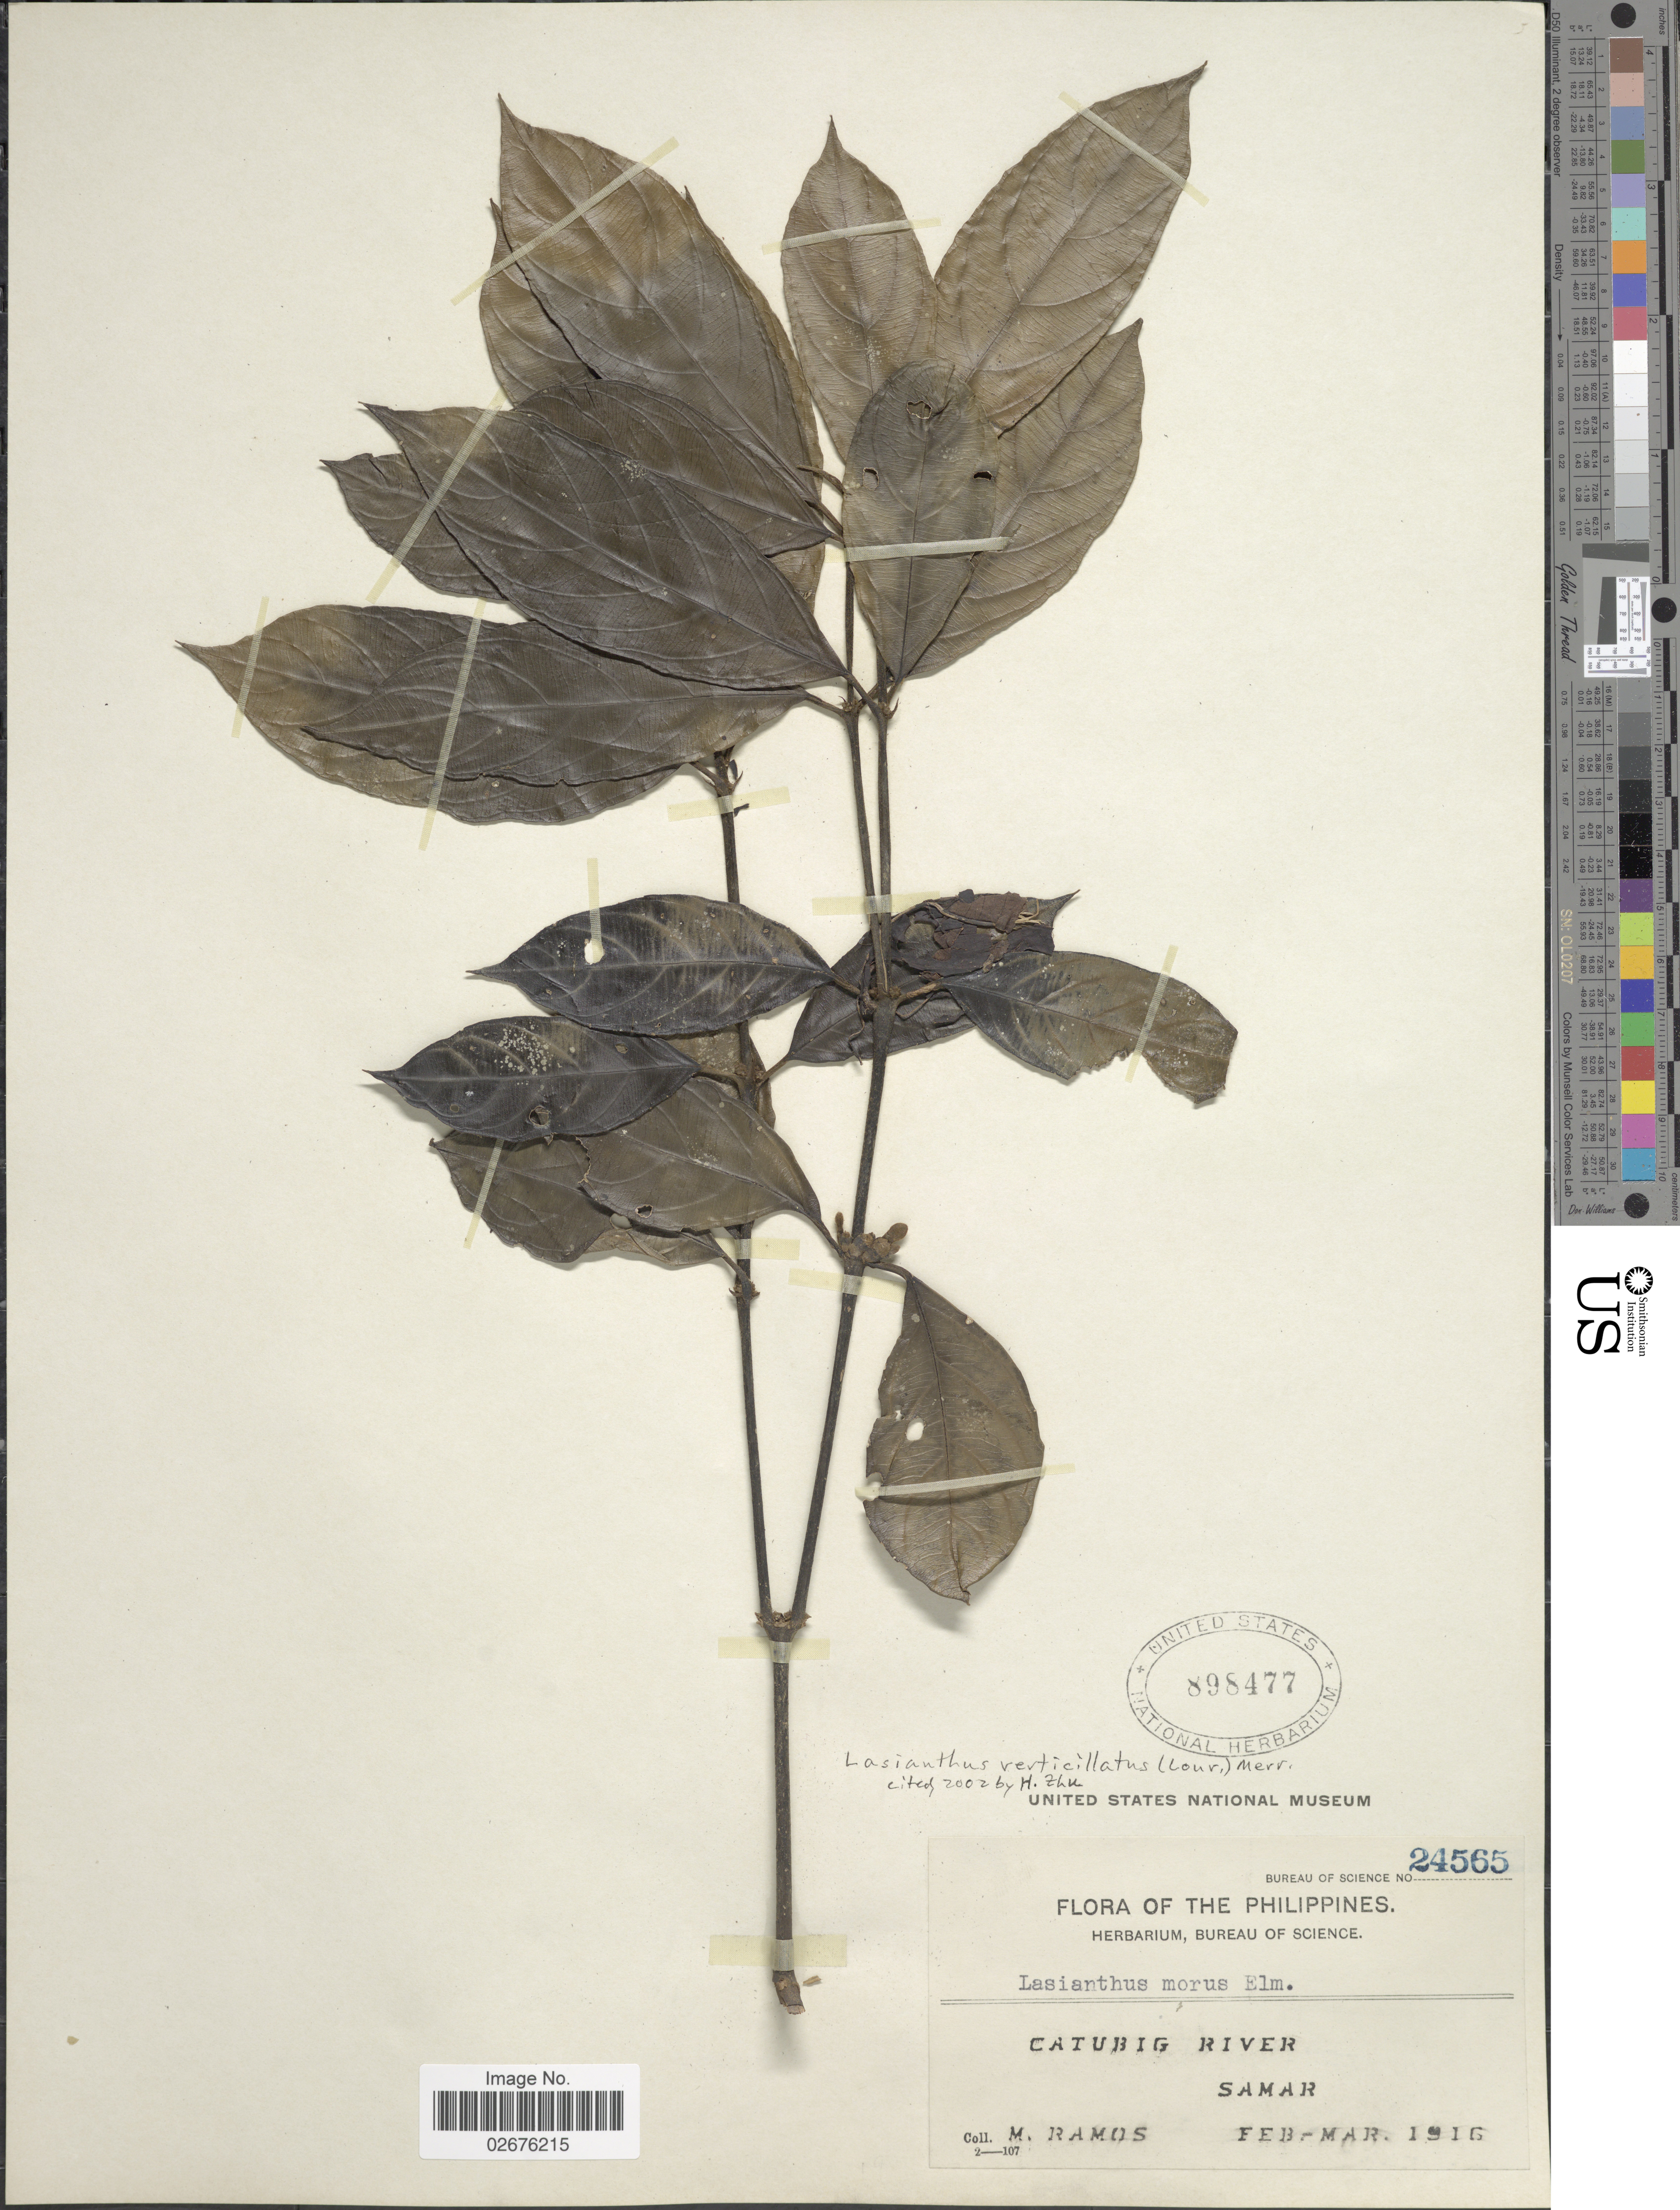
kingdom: Plantae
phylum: Tracheophyta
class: Magnoliopsida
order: Gentianales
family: Rubiaceae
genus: Lasianthus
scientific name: Lasianthus verticillatus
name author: (Lour.) Merr.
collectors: M. Ramos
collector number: Bureau of Science 24565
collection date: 1916-02/1916-03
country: Philippines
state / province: Eastern Visayas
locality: Catubig River, Samar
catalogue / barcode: US 898477